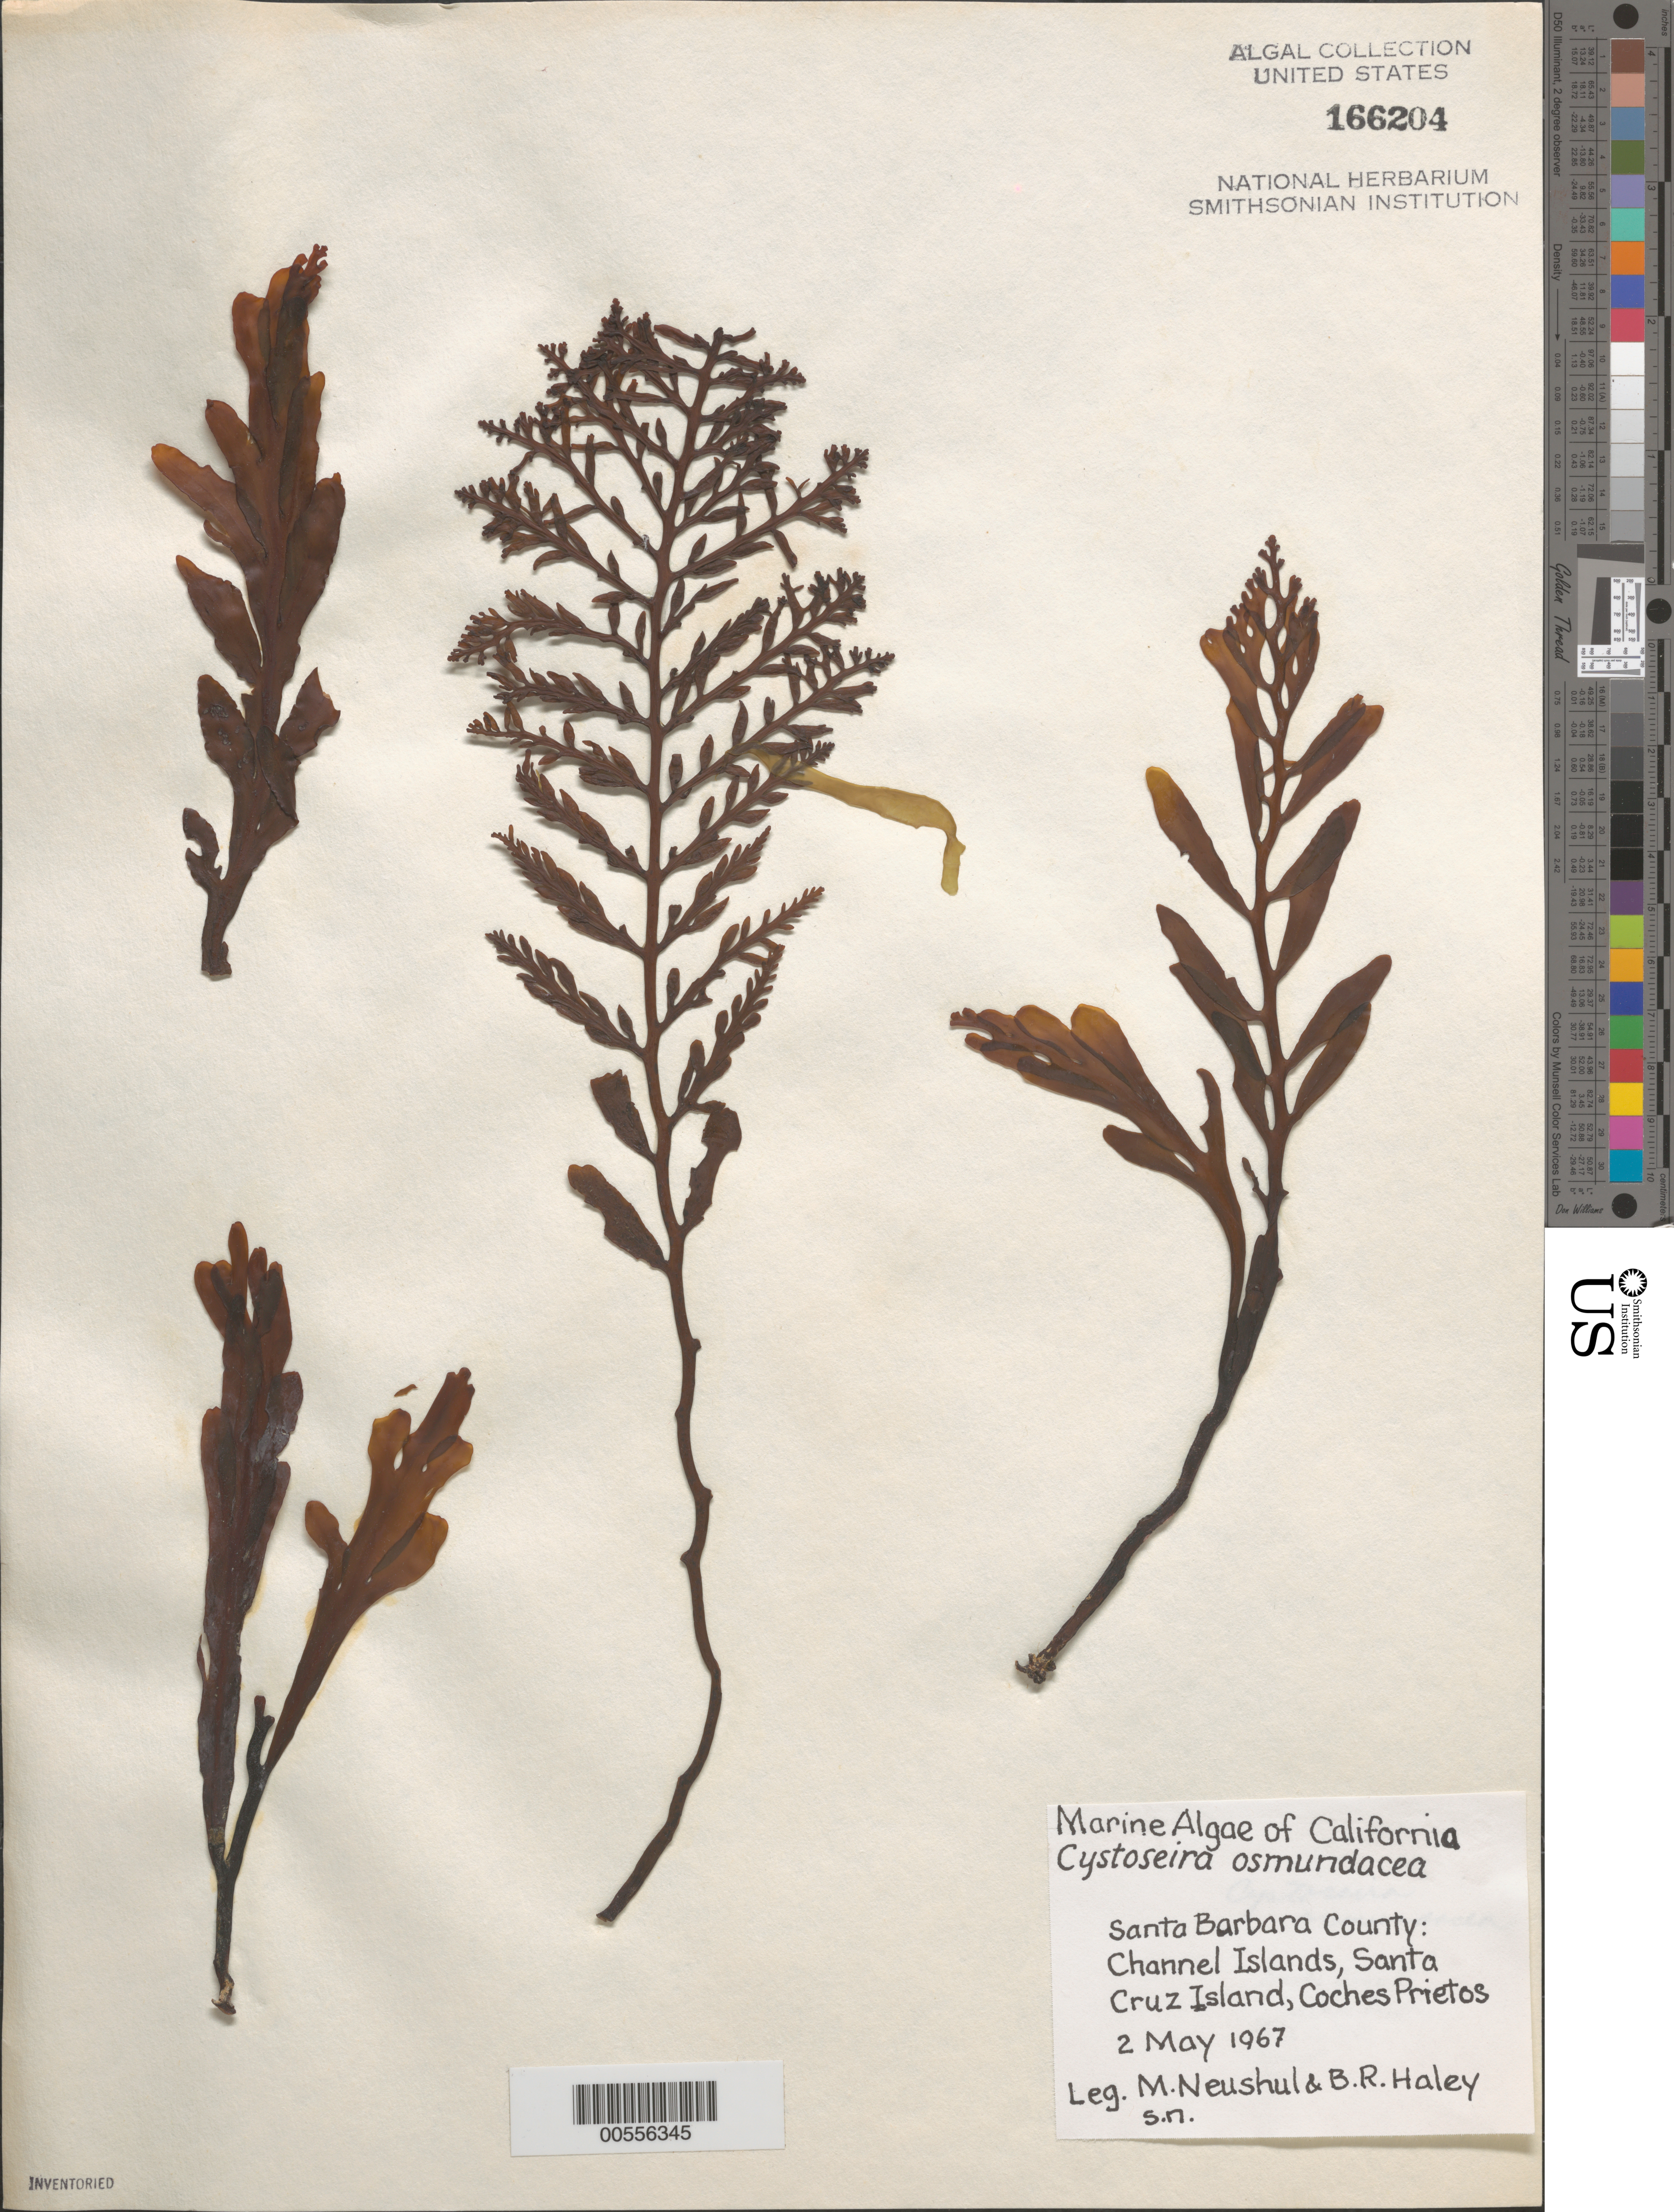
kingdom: Chromista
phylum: Ochrophyta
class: Phaeophyceae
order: Fucales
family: Sargassaceae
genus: Cystoseira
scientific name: Cystoseira osmundacea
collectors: M. Neushul & B. Haley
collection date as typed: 02 May 1967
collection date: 1967-05-02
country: United States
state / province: California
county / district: Santa Barbara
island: Santa Cruz Island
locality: Coches Prietos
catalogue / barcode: US 166204